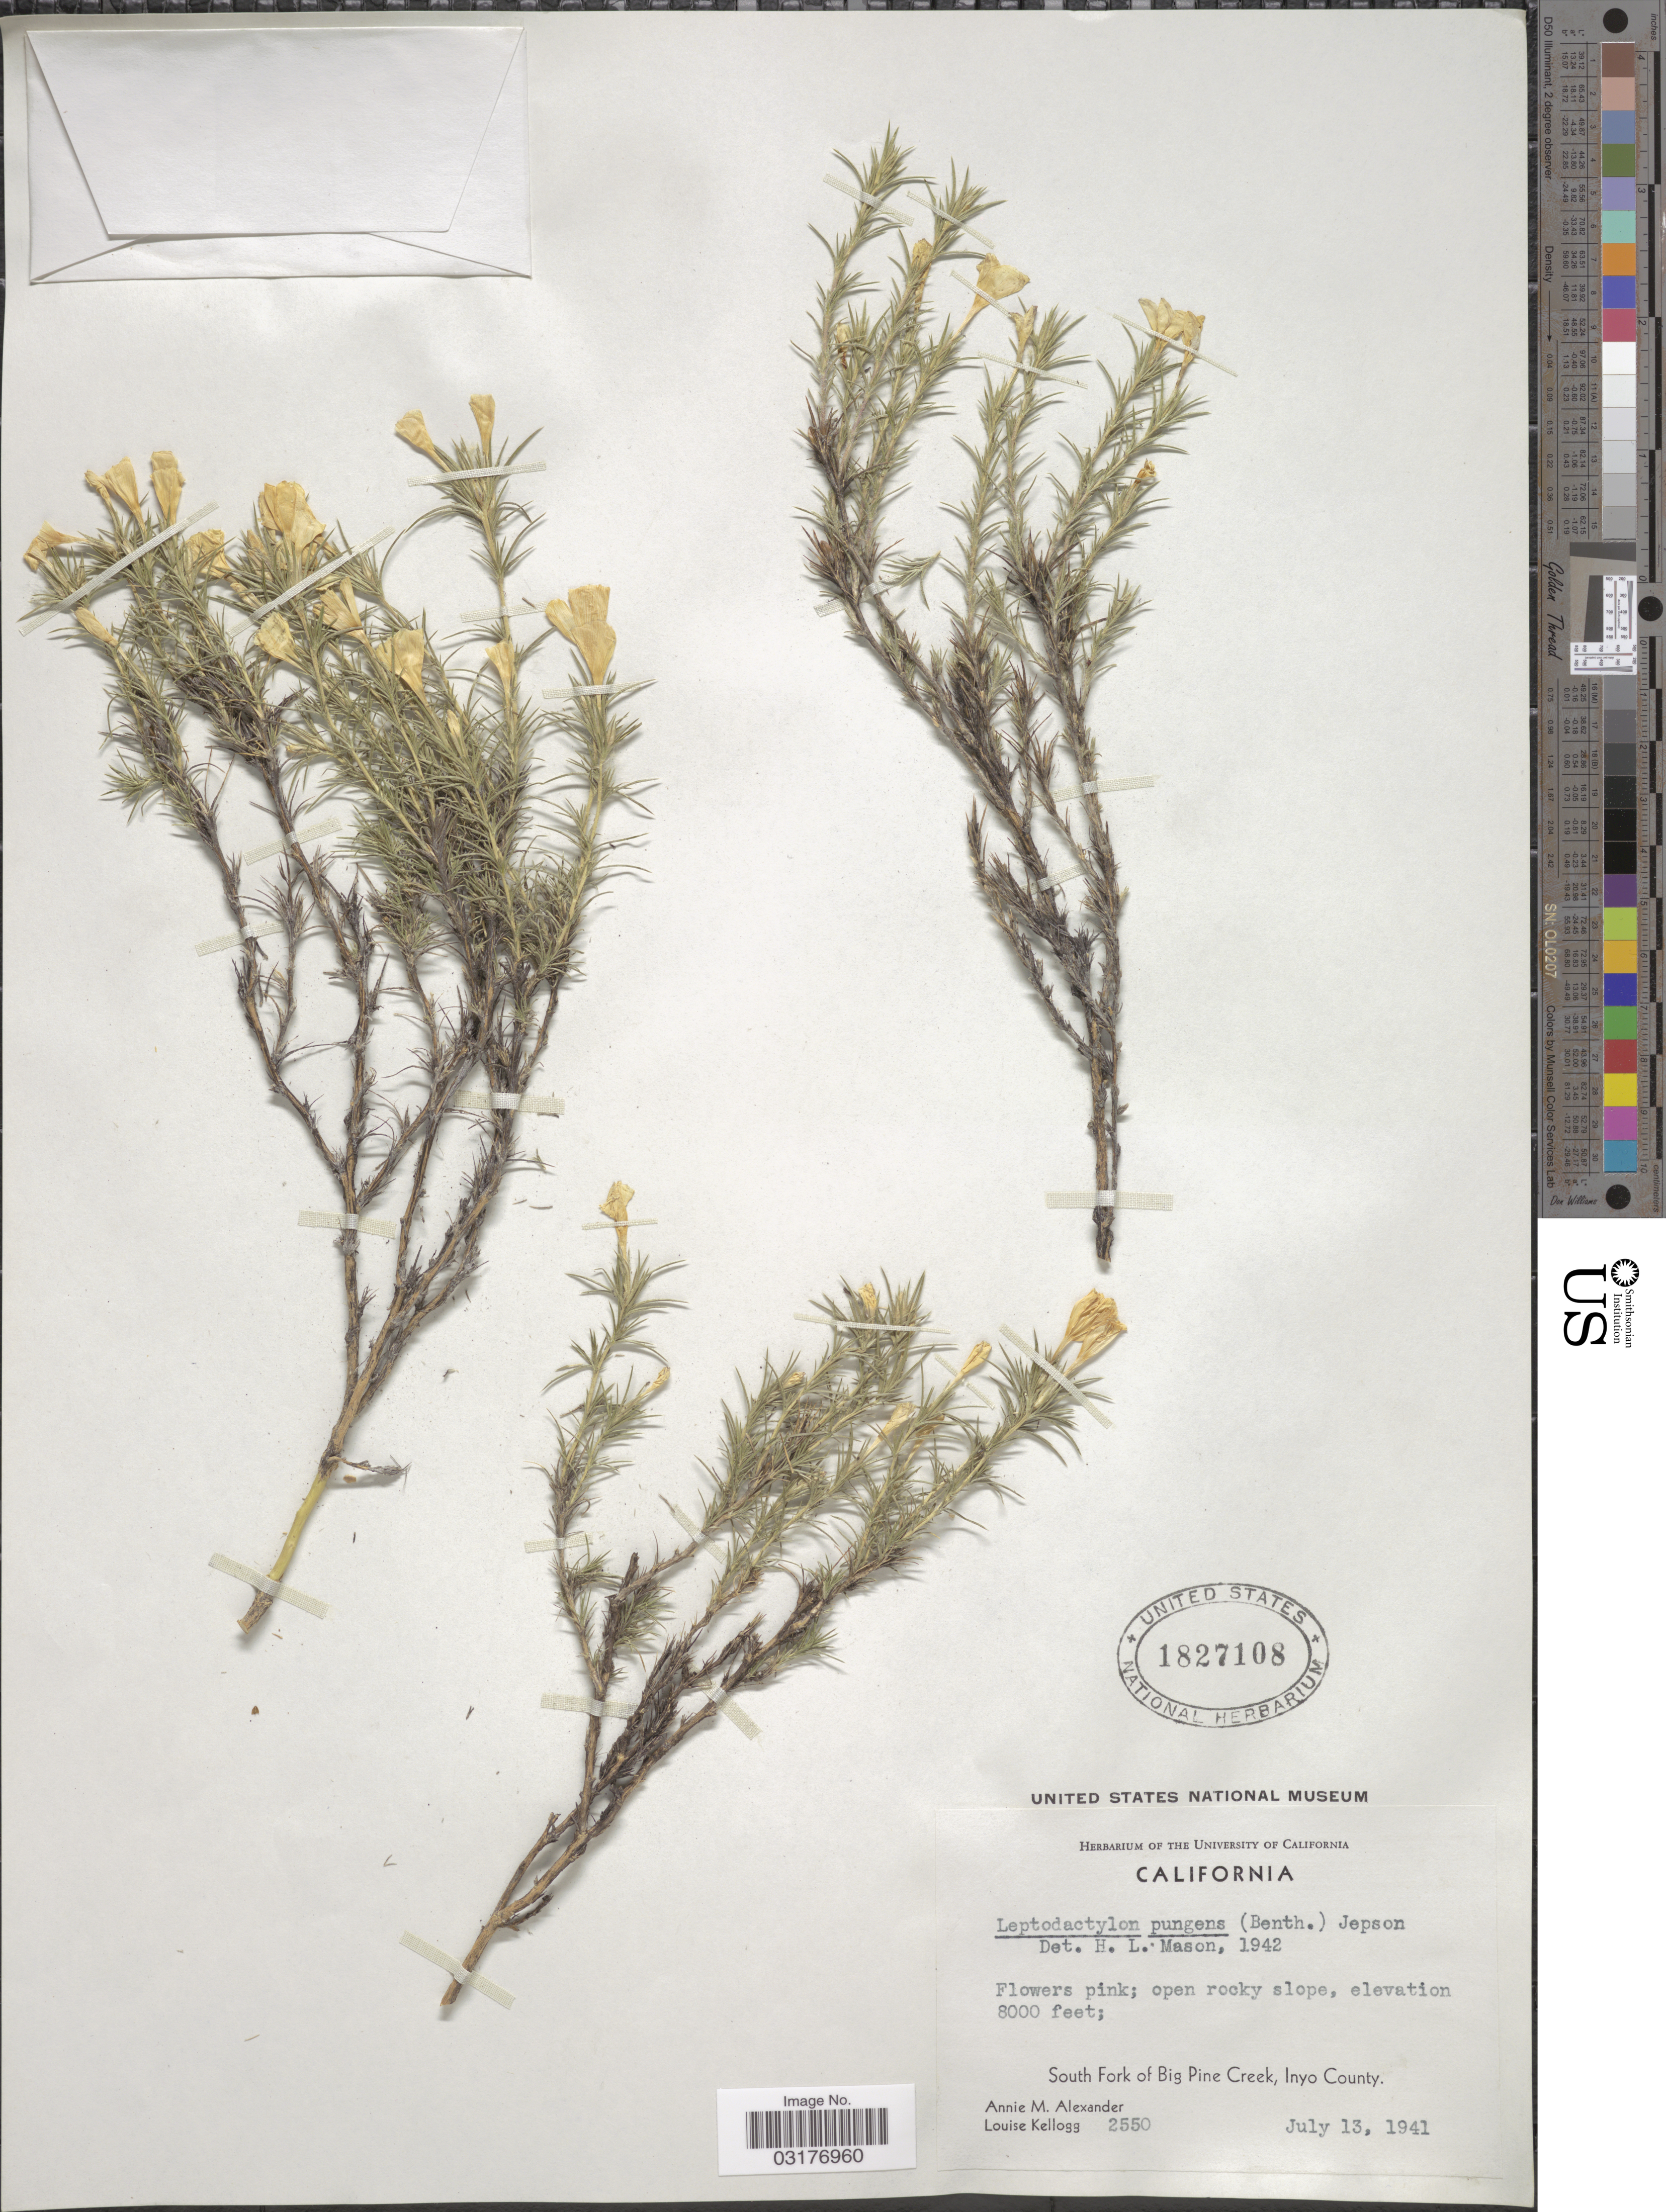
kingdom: Plantae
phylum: Tracheophyta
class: Magnoliopsida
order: Ericales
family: Polemoniaceae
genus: Linanthus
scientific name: Linanthus pungens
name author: (Torr.) J.M. Porter & L.A. Johnson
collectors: A. M. Alexander & L. Kellogg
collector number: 2550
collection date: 1941-07-13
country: United States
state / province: California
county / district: Inyo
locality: South Fork of Big Pine Creek, Inyo County.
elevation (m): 2438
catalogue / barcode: US 1827108